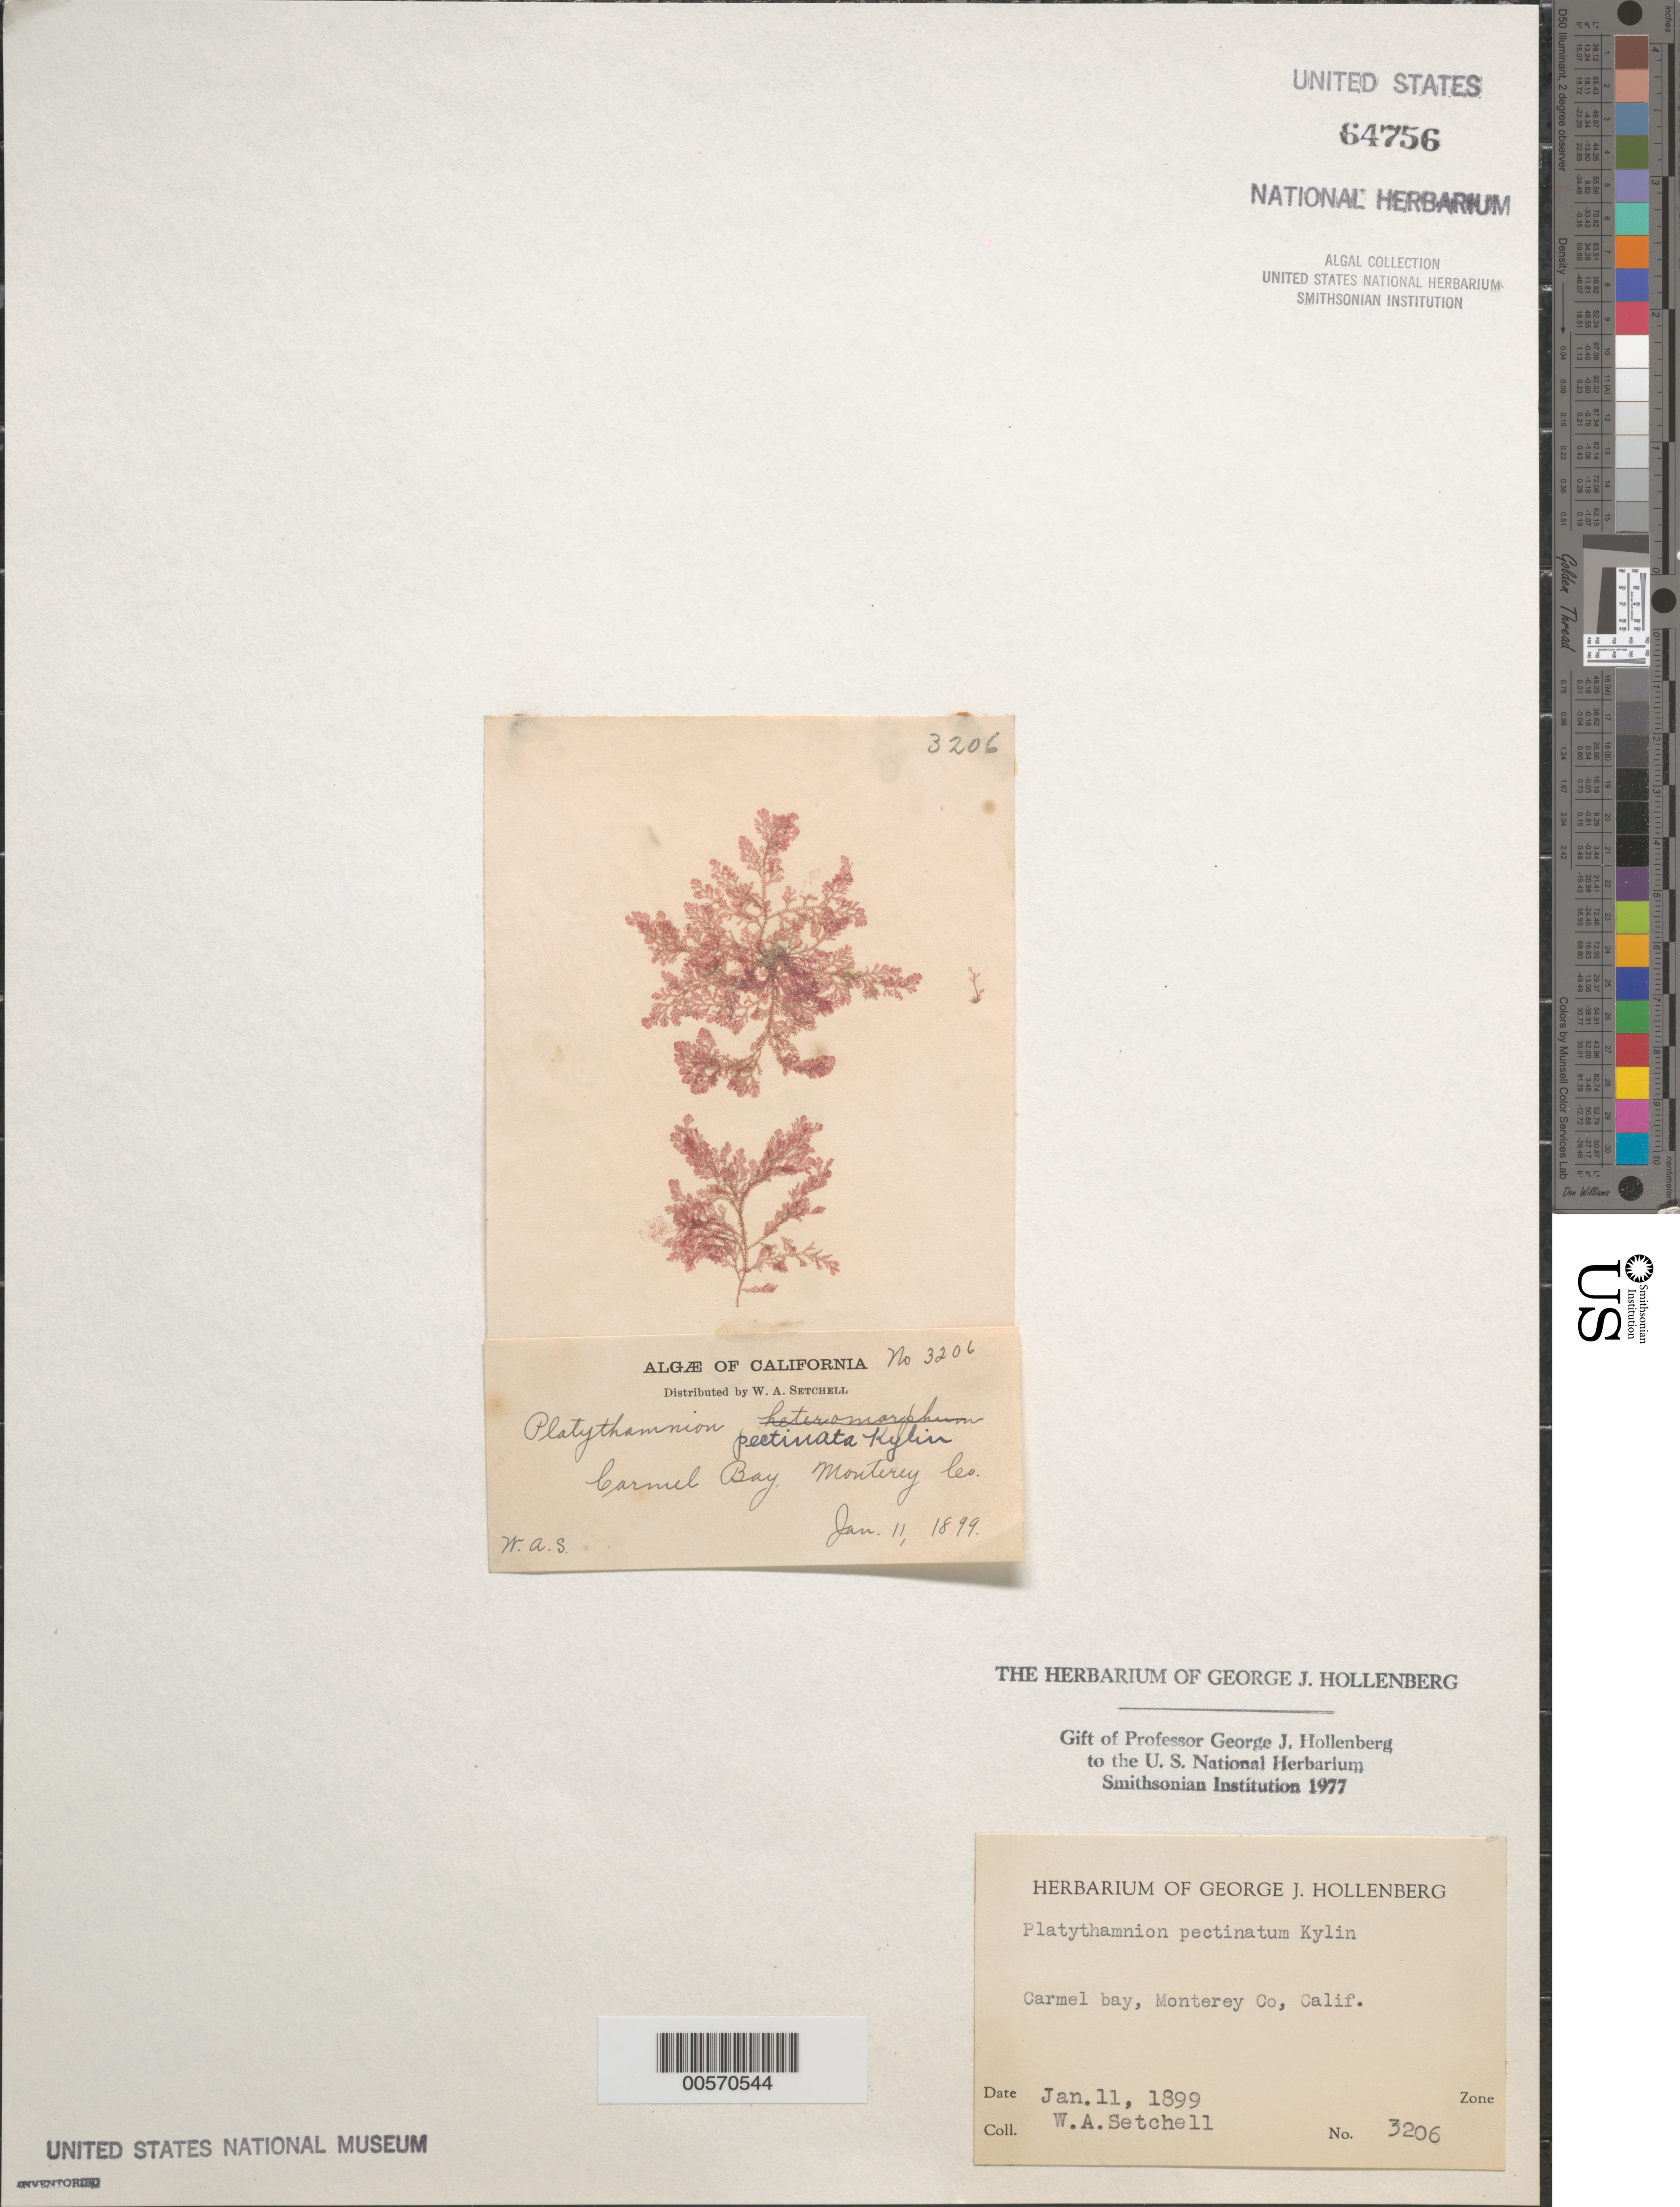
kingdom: Plantae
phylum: Rhodophyta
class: Florideophyceae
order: Ceramiales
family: Ceramiaceae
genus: Pterothamnion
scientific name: Pterothamnion pectinatum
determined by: Algae name updating Project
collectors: W. Setchell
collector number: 3206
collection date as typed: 11 Jan 1899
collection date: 1899-01-11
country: United States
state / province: California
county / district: Monterey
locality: Carmel Bay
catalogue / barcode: US 64756